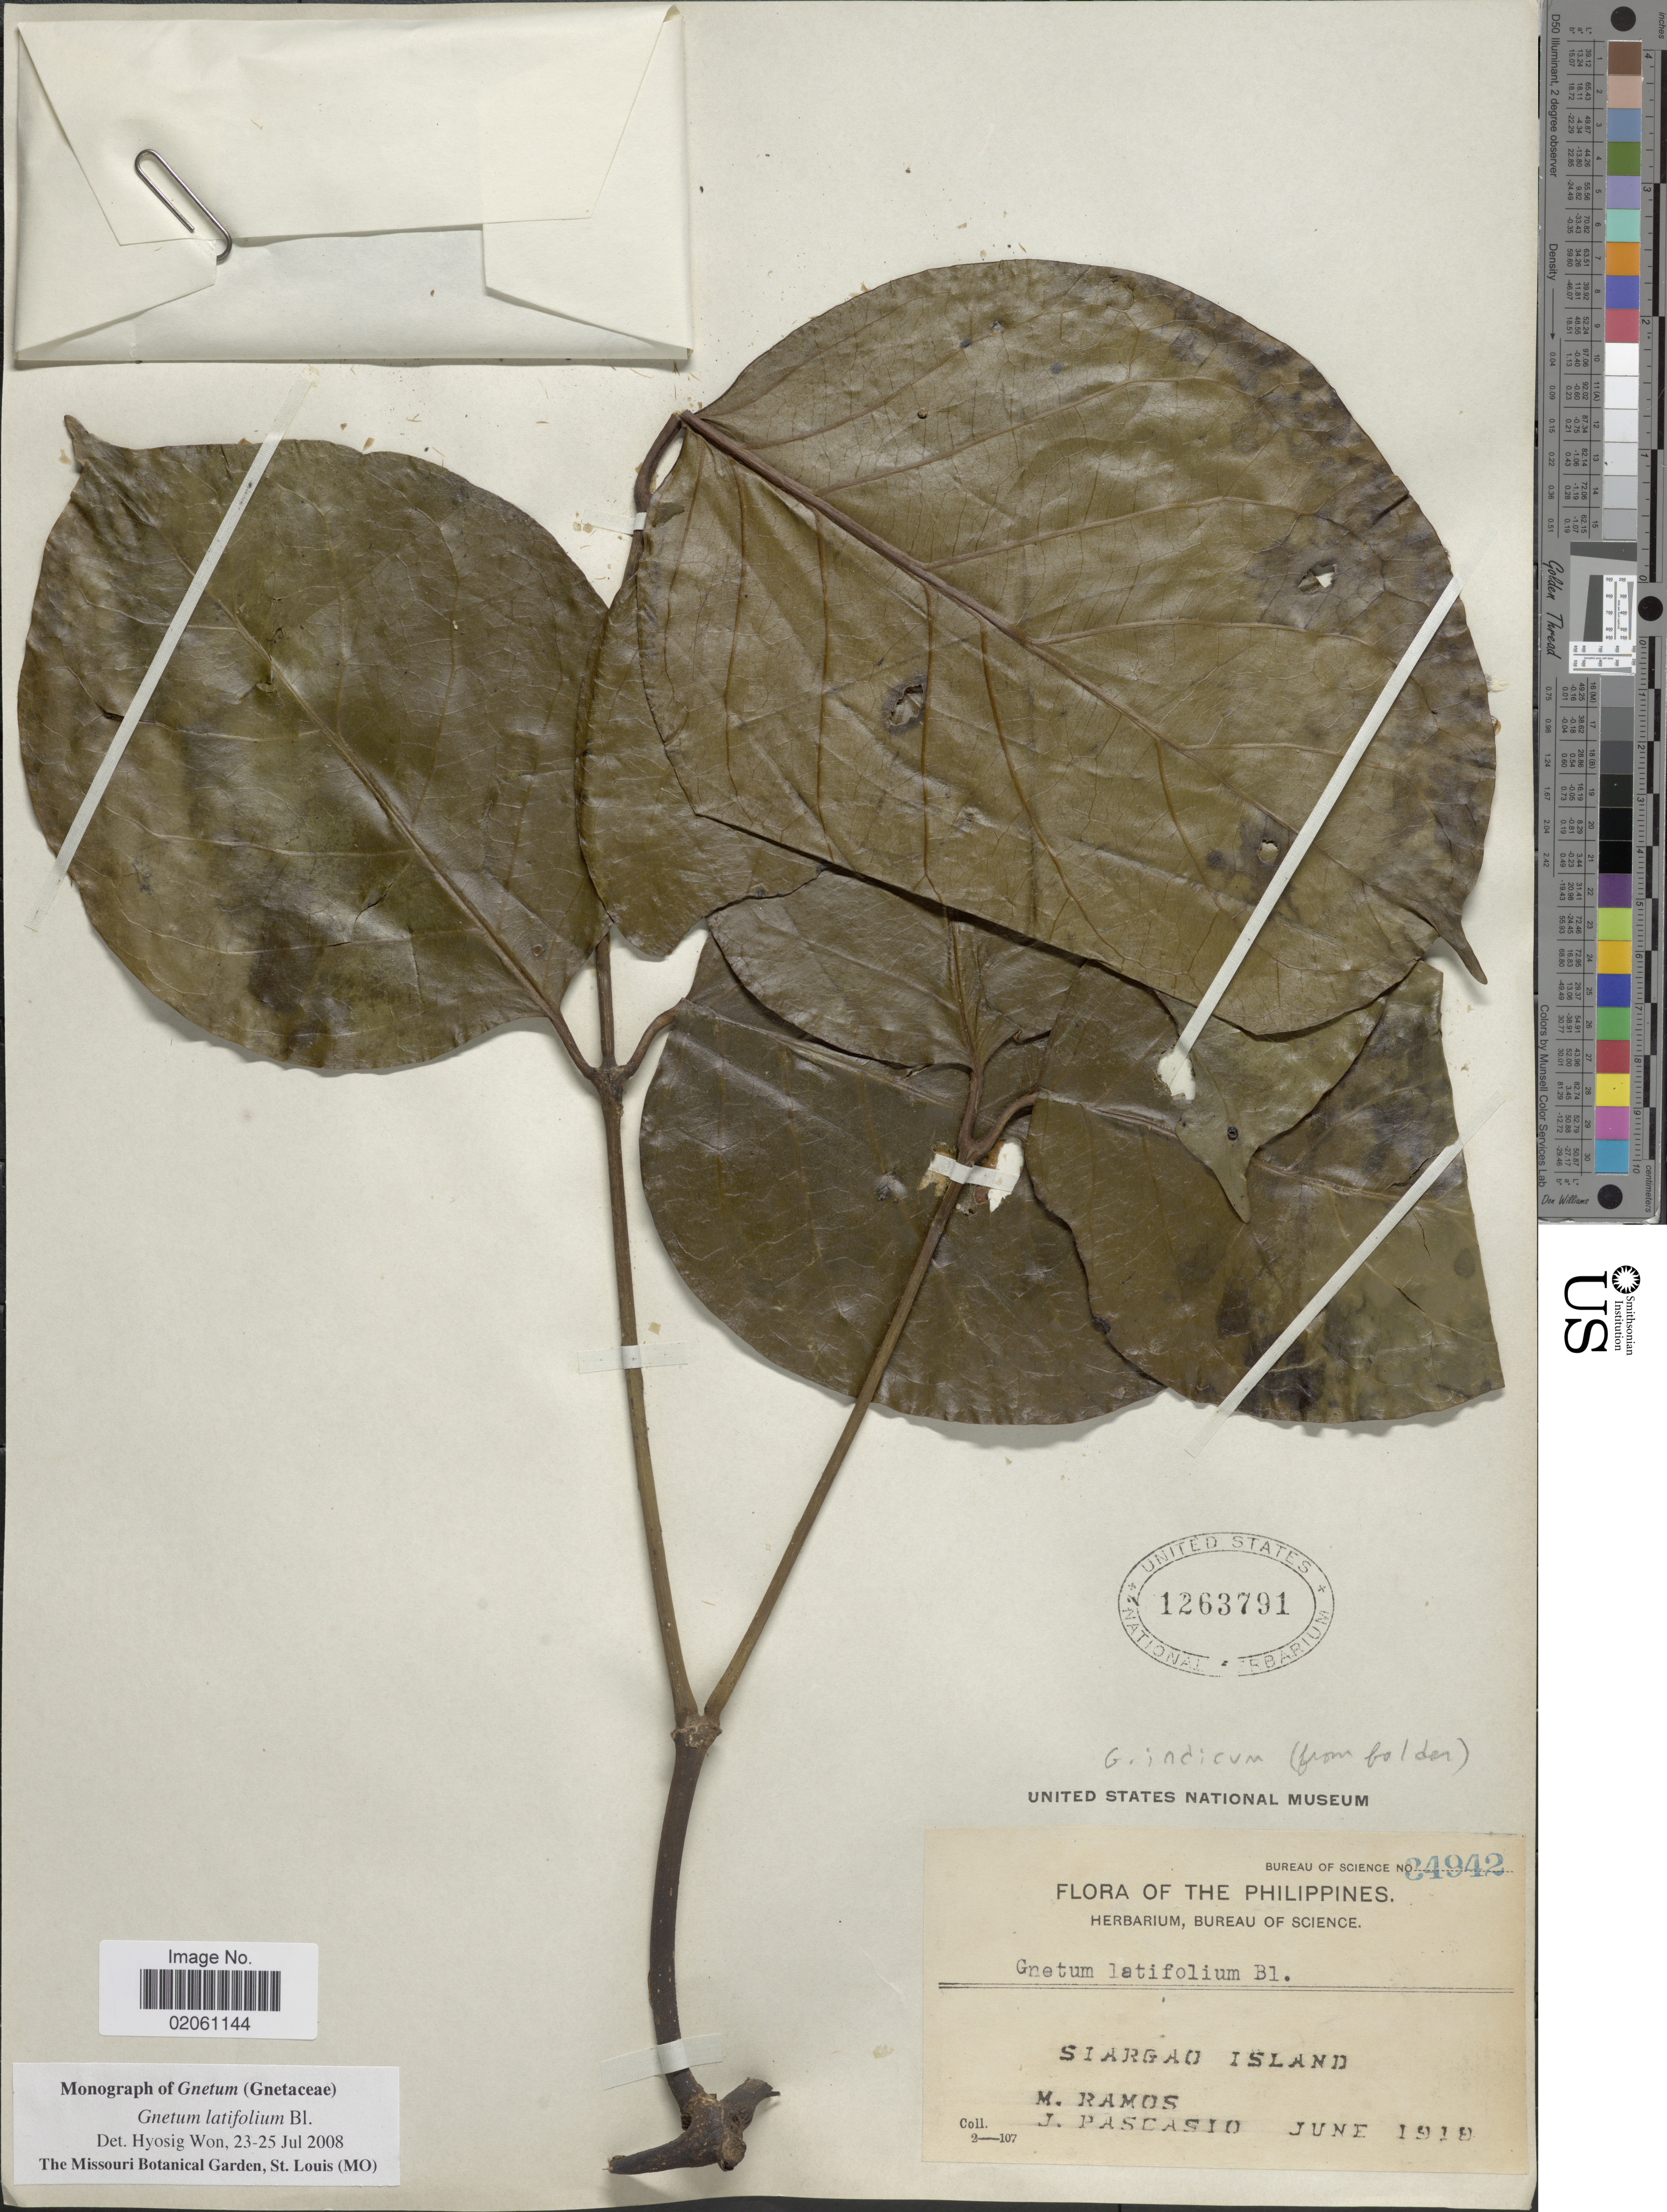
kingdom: Plantae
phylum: Tracheophyta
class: Gnetopsida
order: Gnetales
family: Gnetaceae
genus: Gnetum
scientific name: Gnetum indicum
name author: (Lour.) Merr.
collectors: M. Ramos & J. Pascasio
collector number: Bureau of Science 34942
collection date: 1918-06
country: Philippines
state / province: Caraga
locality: Siargao Island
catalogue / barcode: US 1263791